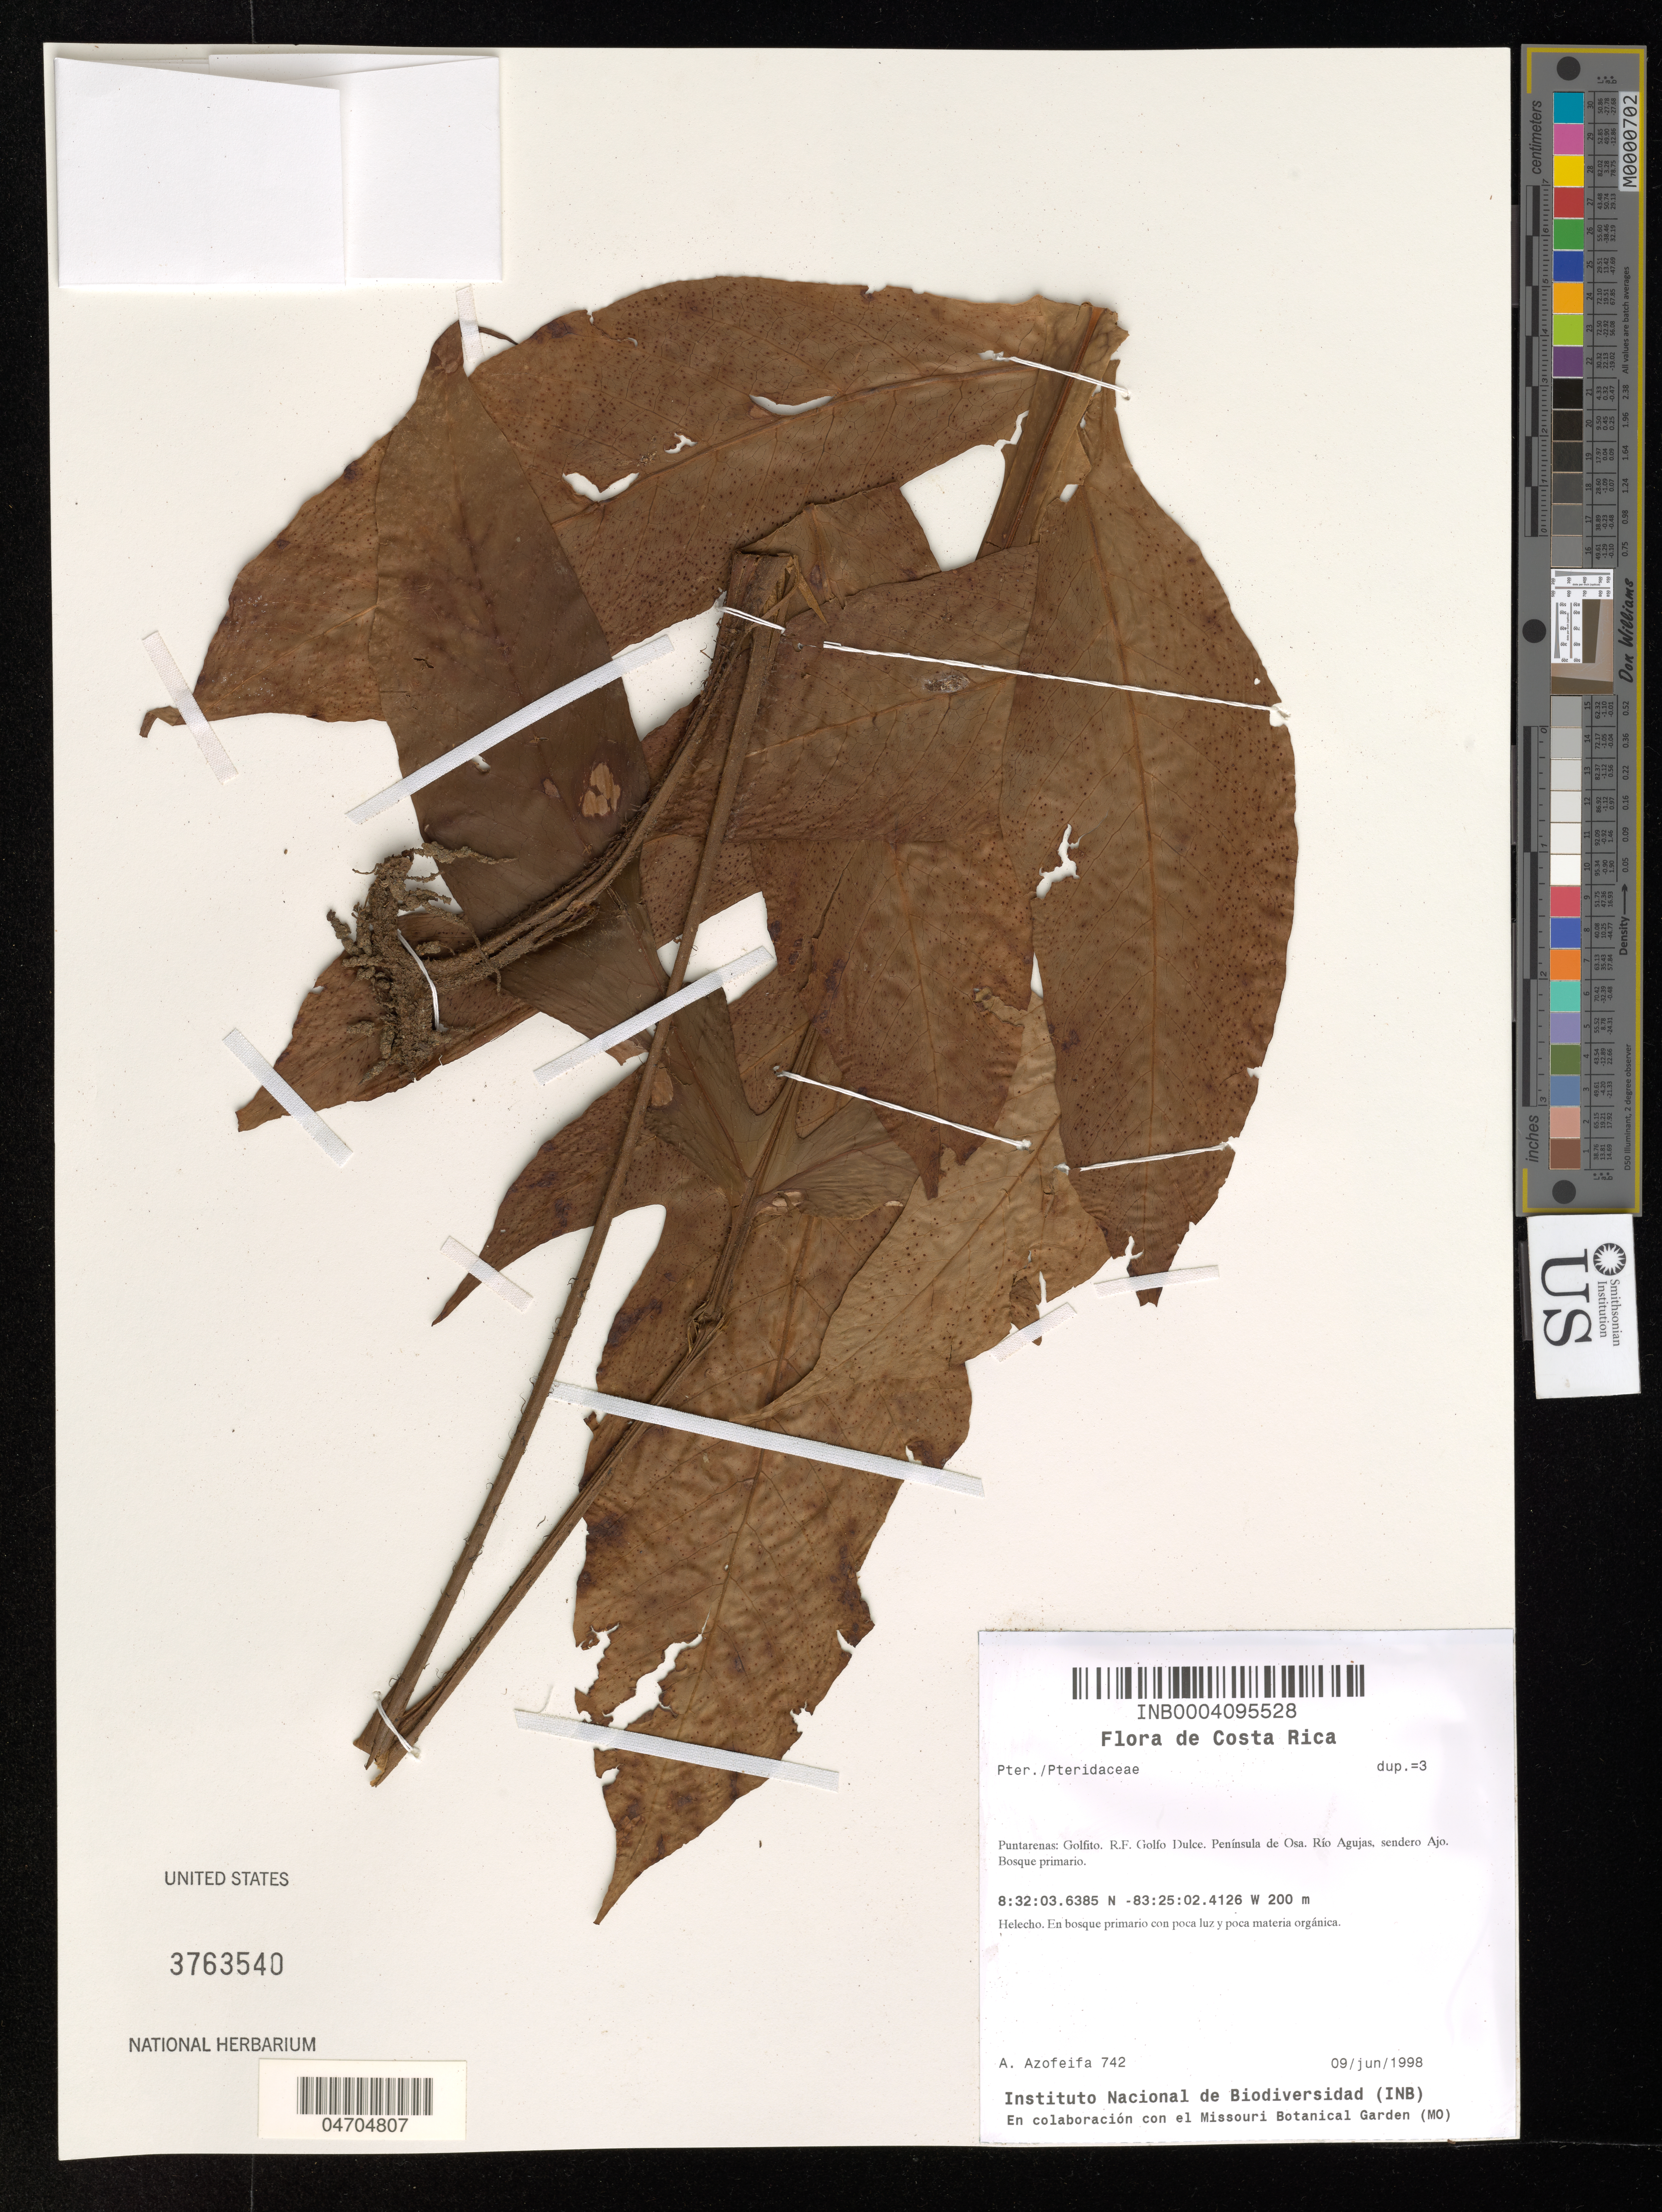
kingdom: Plantae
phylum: Tracheophyta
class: Polypodiopsida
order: Polypodiales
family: Pteridaceae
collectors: A. Azofeifa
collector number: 742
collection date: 1998-06-09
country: Costa Rica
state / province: Puntarenas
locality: Golfito. R. F. Golfo Dulce. Península de Osa. Río Agujas, sendero Ajo.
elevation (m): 200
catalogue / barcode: US 3763540